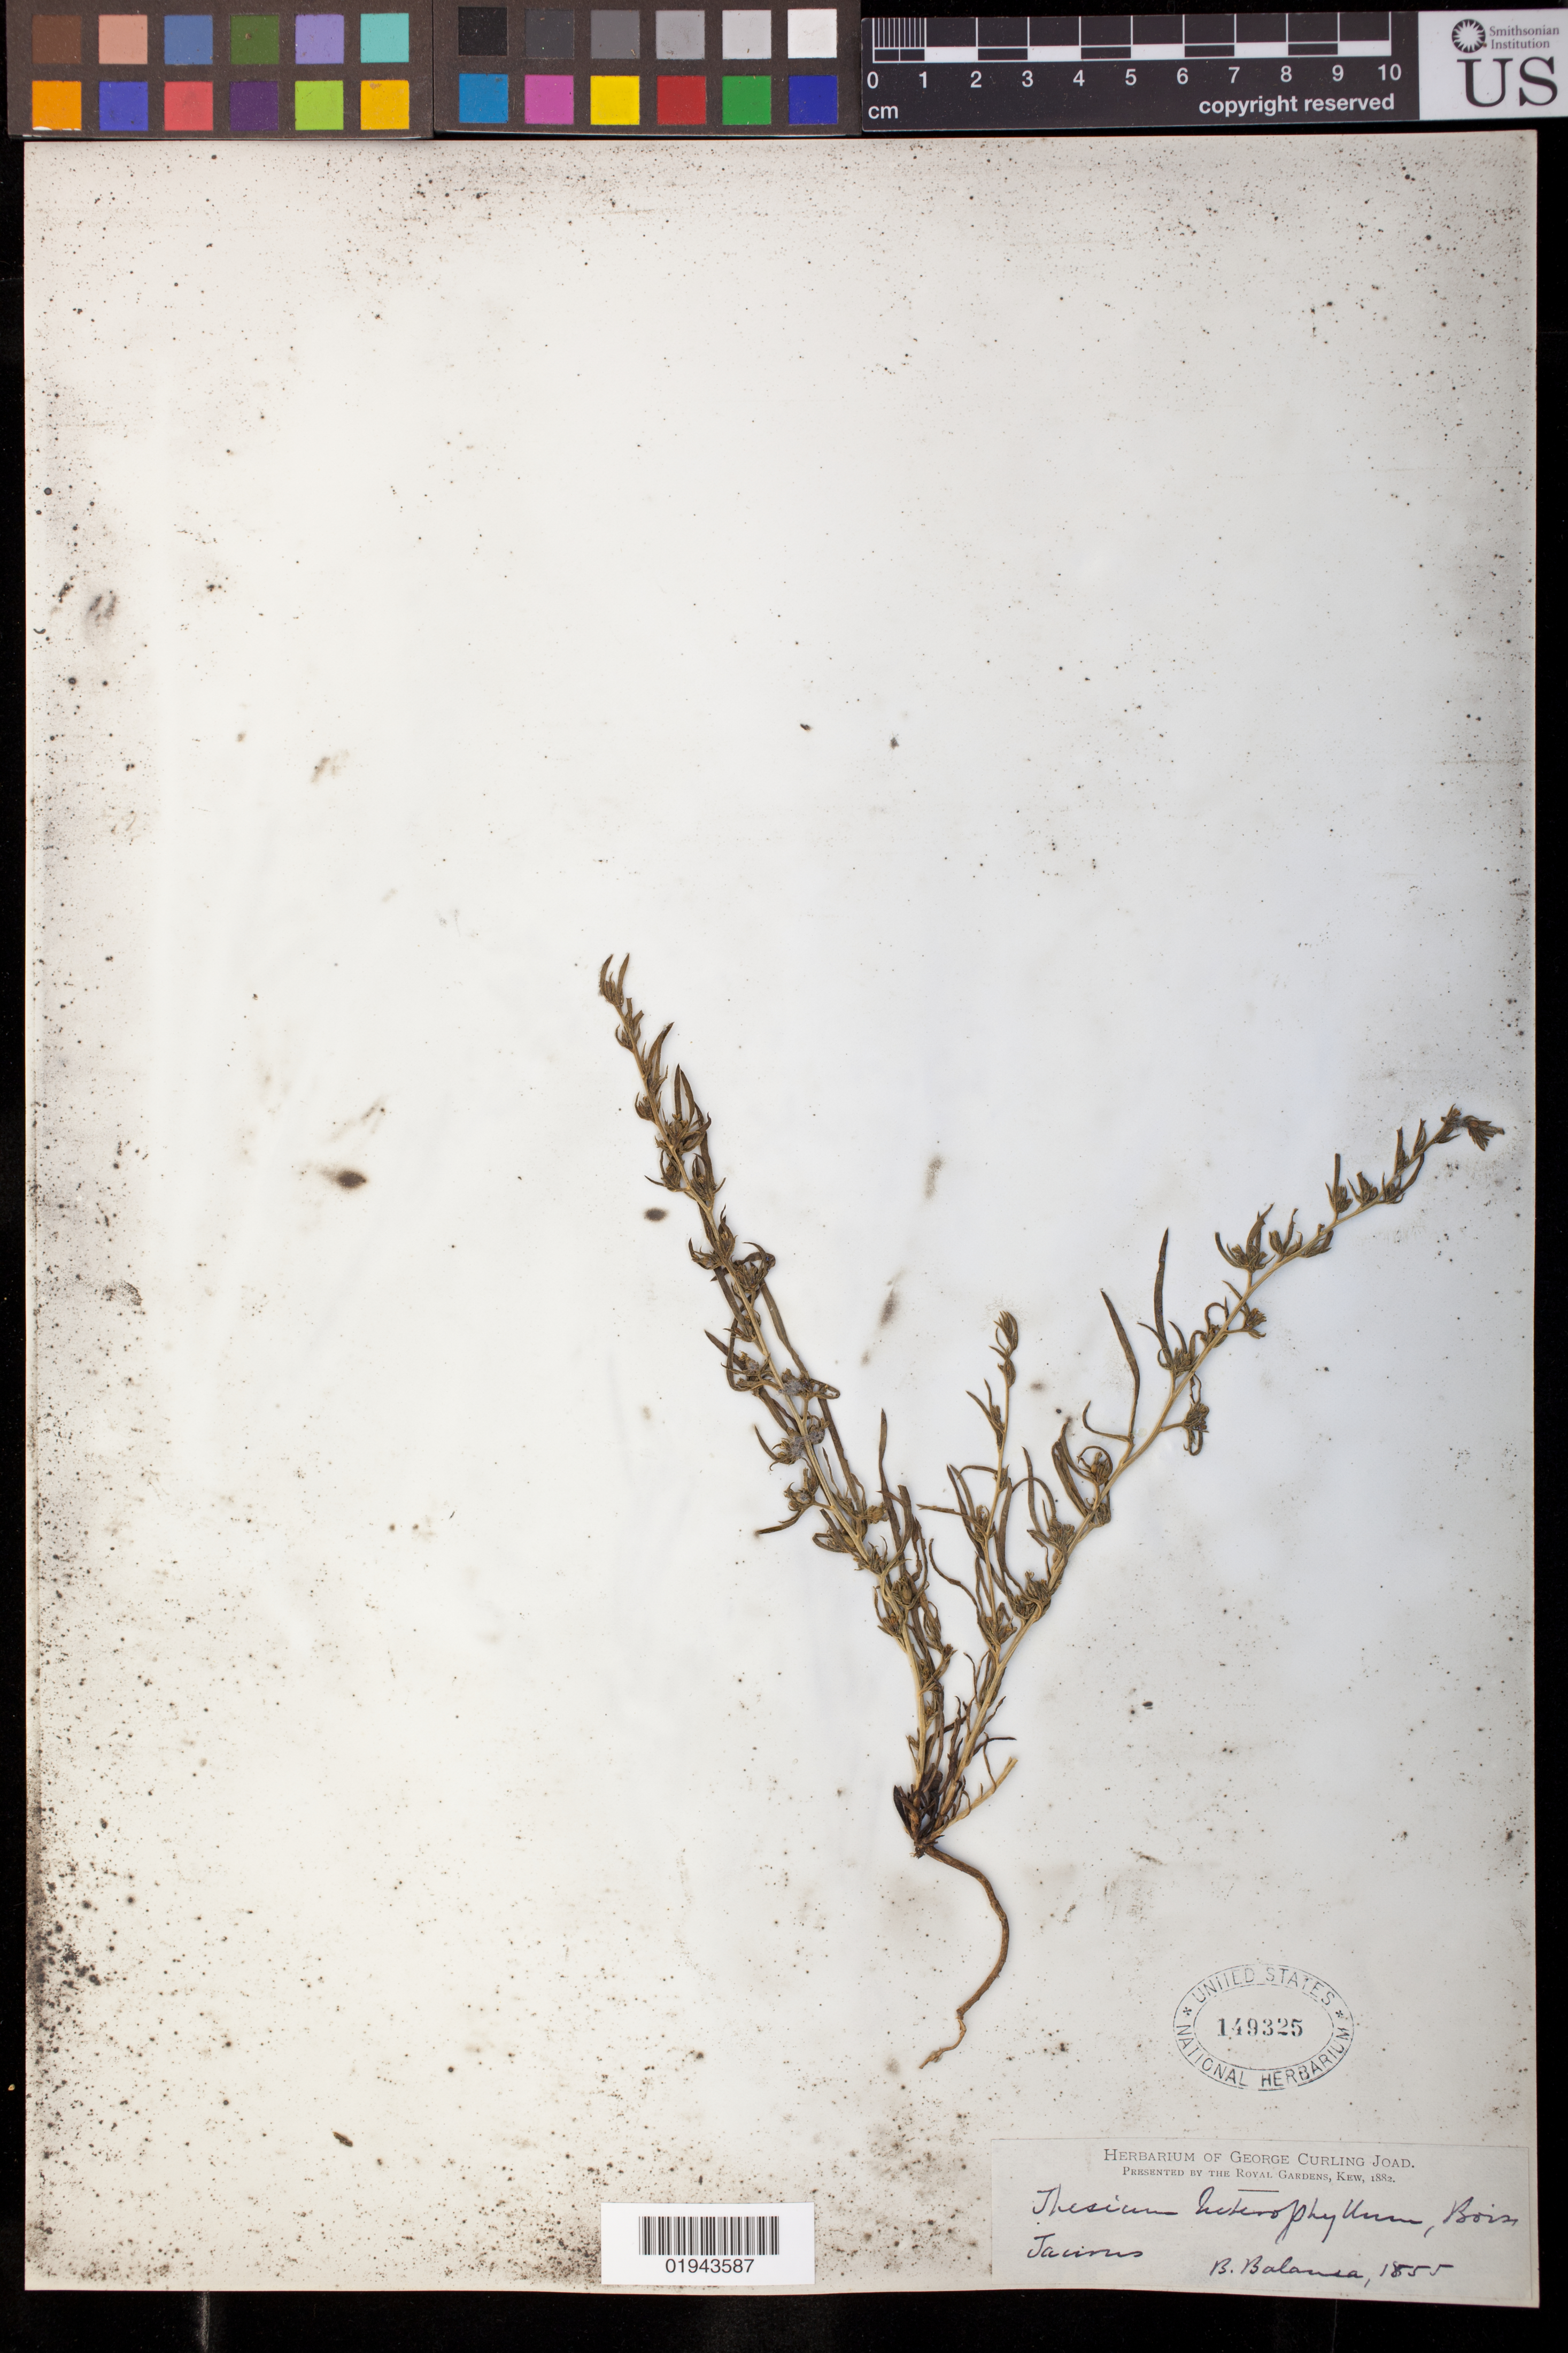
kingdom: Plantae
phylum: Tracheophyta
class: Magnoliopsida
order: Santalales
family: Thesiaceae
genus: Thesium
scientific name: Thesium heterophyllum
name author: Boiss.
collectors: B. Balansa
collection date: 1855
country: Turkey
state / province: Mersin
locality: Taurus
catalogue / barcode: US 149325